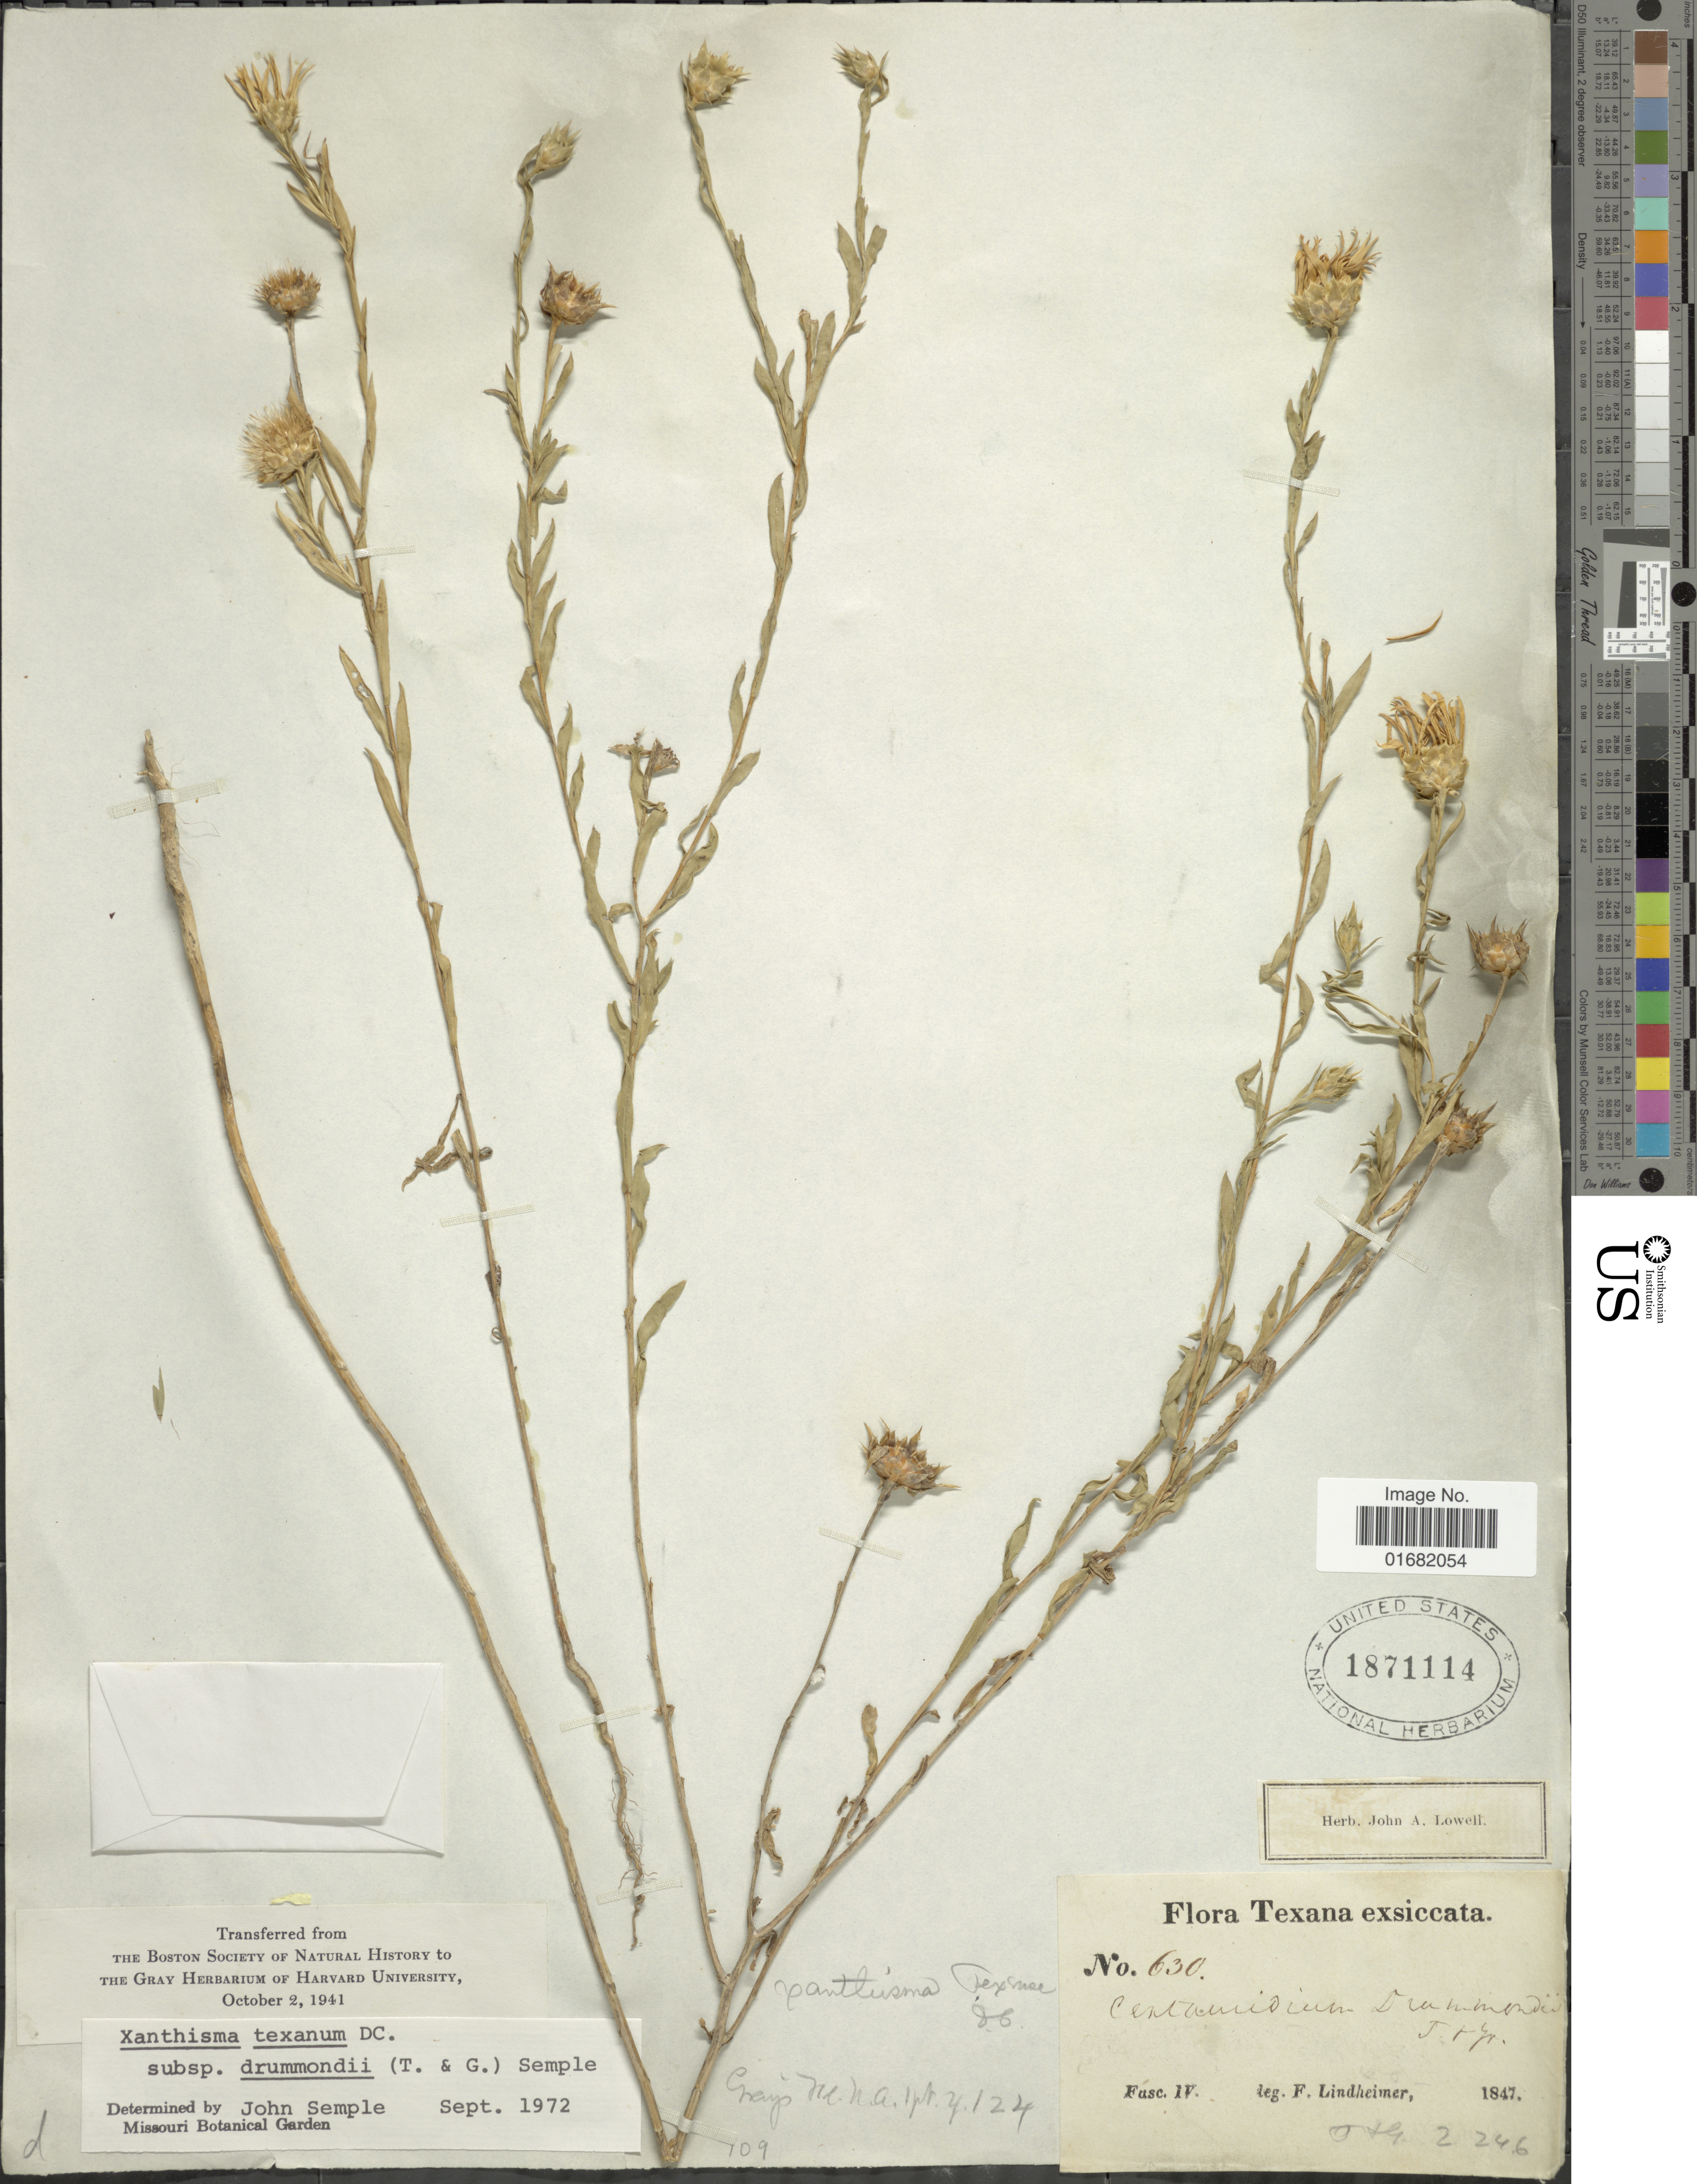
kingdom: Plantae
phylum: Tracheophyta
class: Magnoliopsida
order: Asterales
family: Asteraceae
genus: Xanthisma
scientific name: Xanthisma texanum subsp. drummondii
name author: (Torr. & A. Gray) Semple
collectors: F. Lindheimer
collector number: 630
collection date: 1847-10-02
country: United States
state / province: Texas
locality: Fase IV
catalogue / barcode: US 1871114